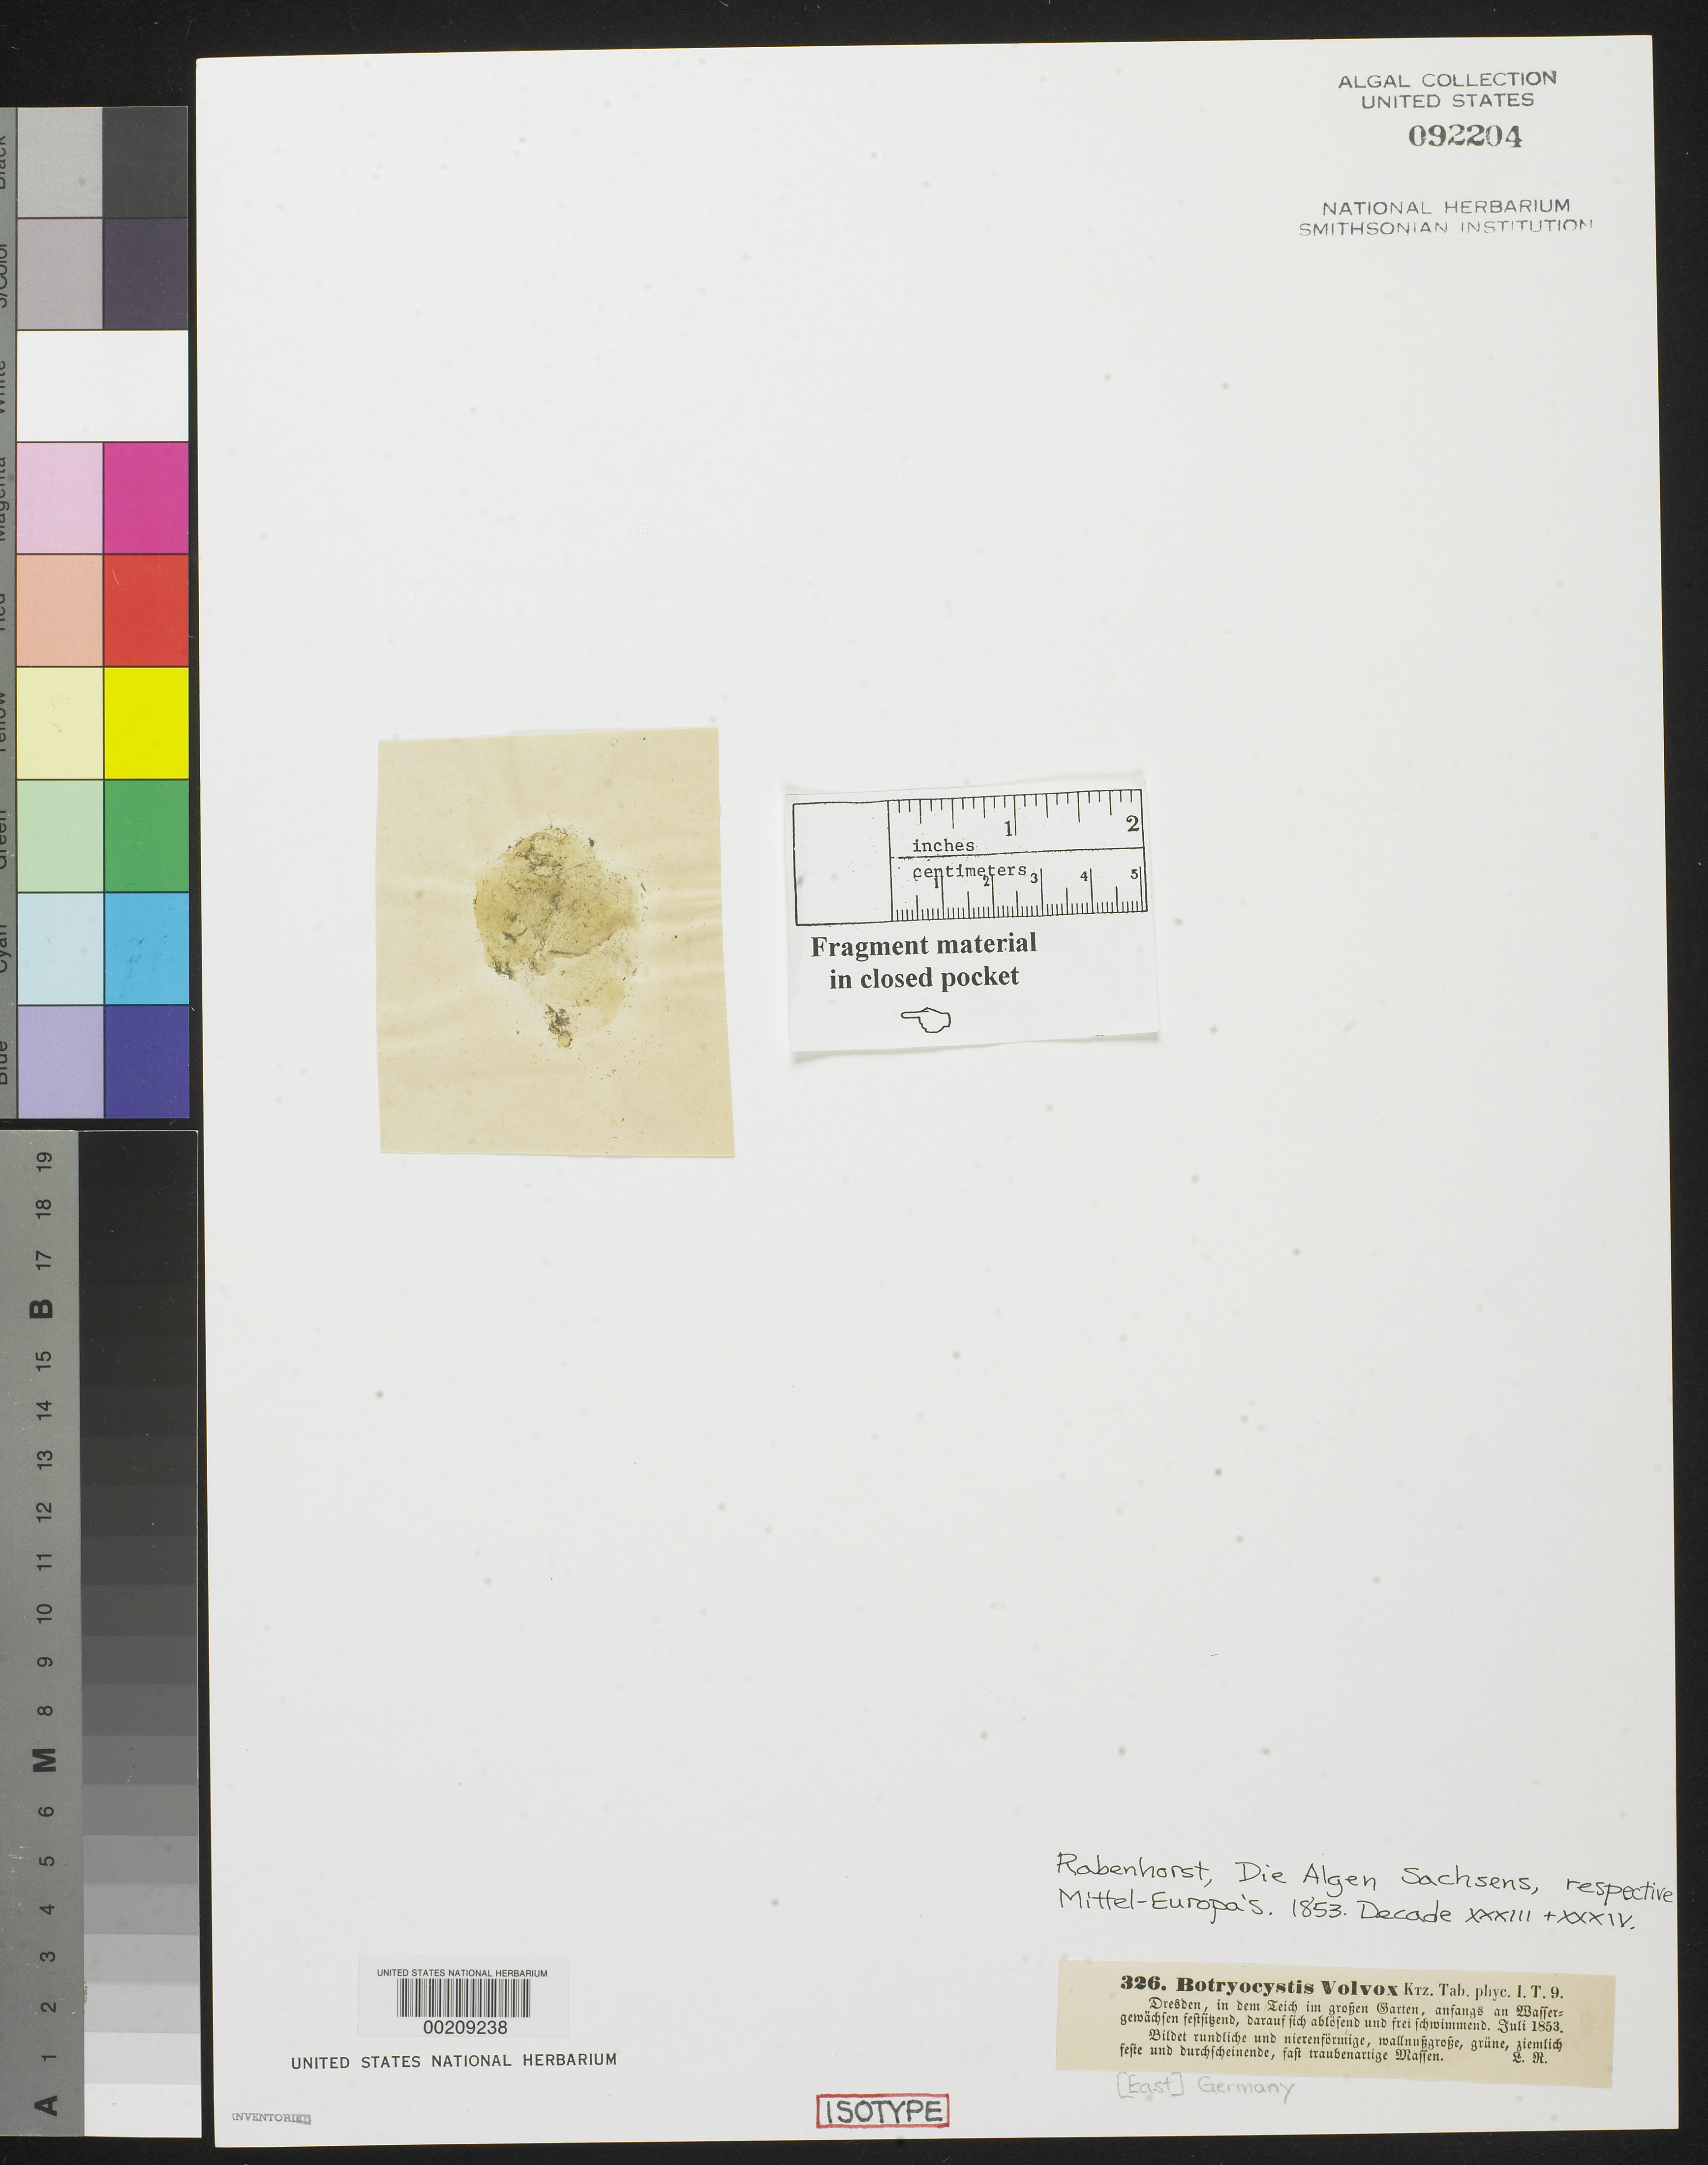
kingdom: Plantae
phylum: Chlorophyta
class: Chlorophyceae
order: Volvocales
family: Volvocaceae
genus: Botryocystis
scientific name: Botryocystis volvox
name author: Kütz. in Rabenh.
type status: Isotype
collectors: G. L. Rabenhorst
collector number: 326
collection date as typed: Jul 1853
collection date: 1853-07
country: Germany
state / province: Sachsen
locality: Dresden. Dresden District.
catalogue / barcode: US 92204